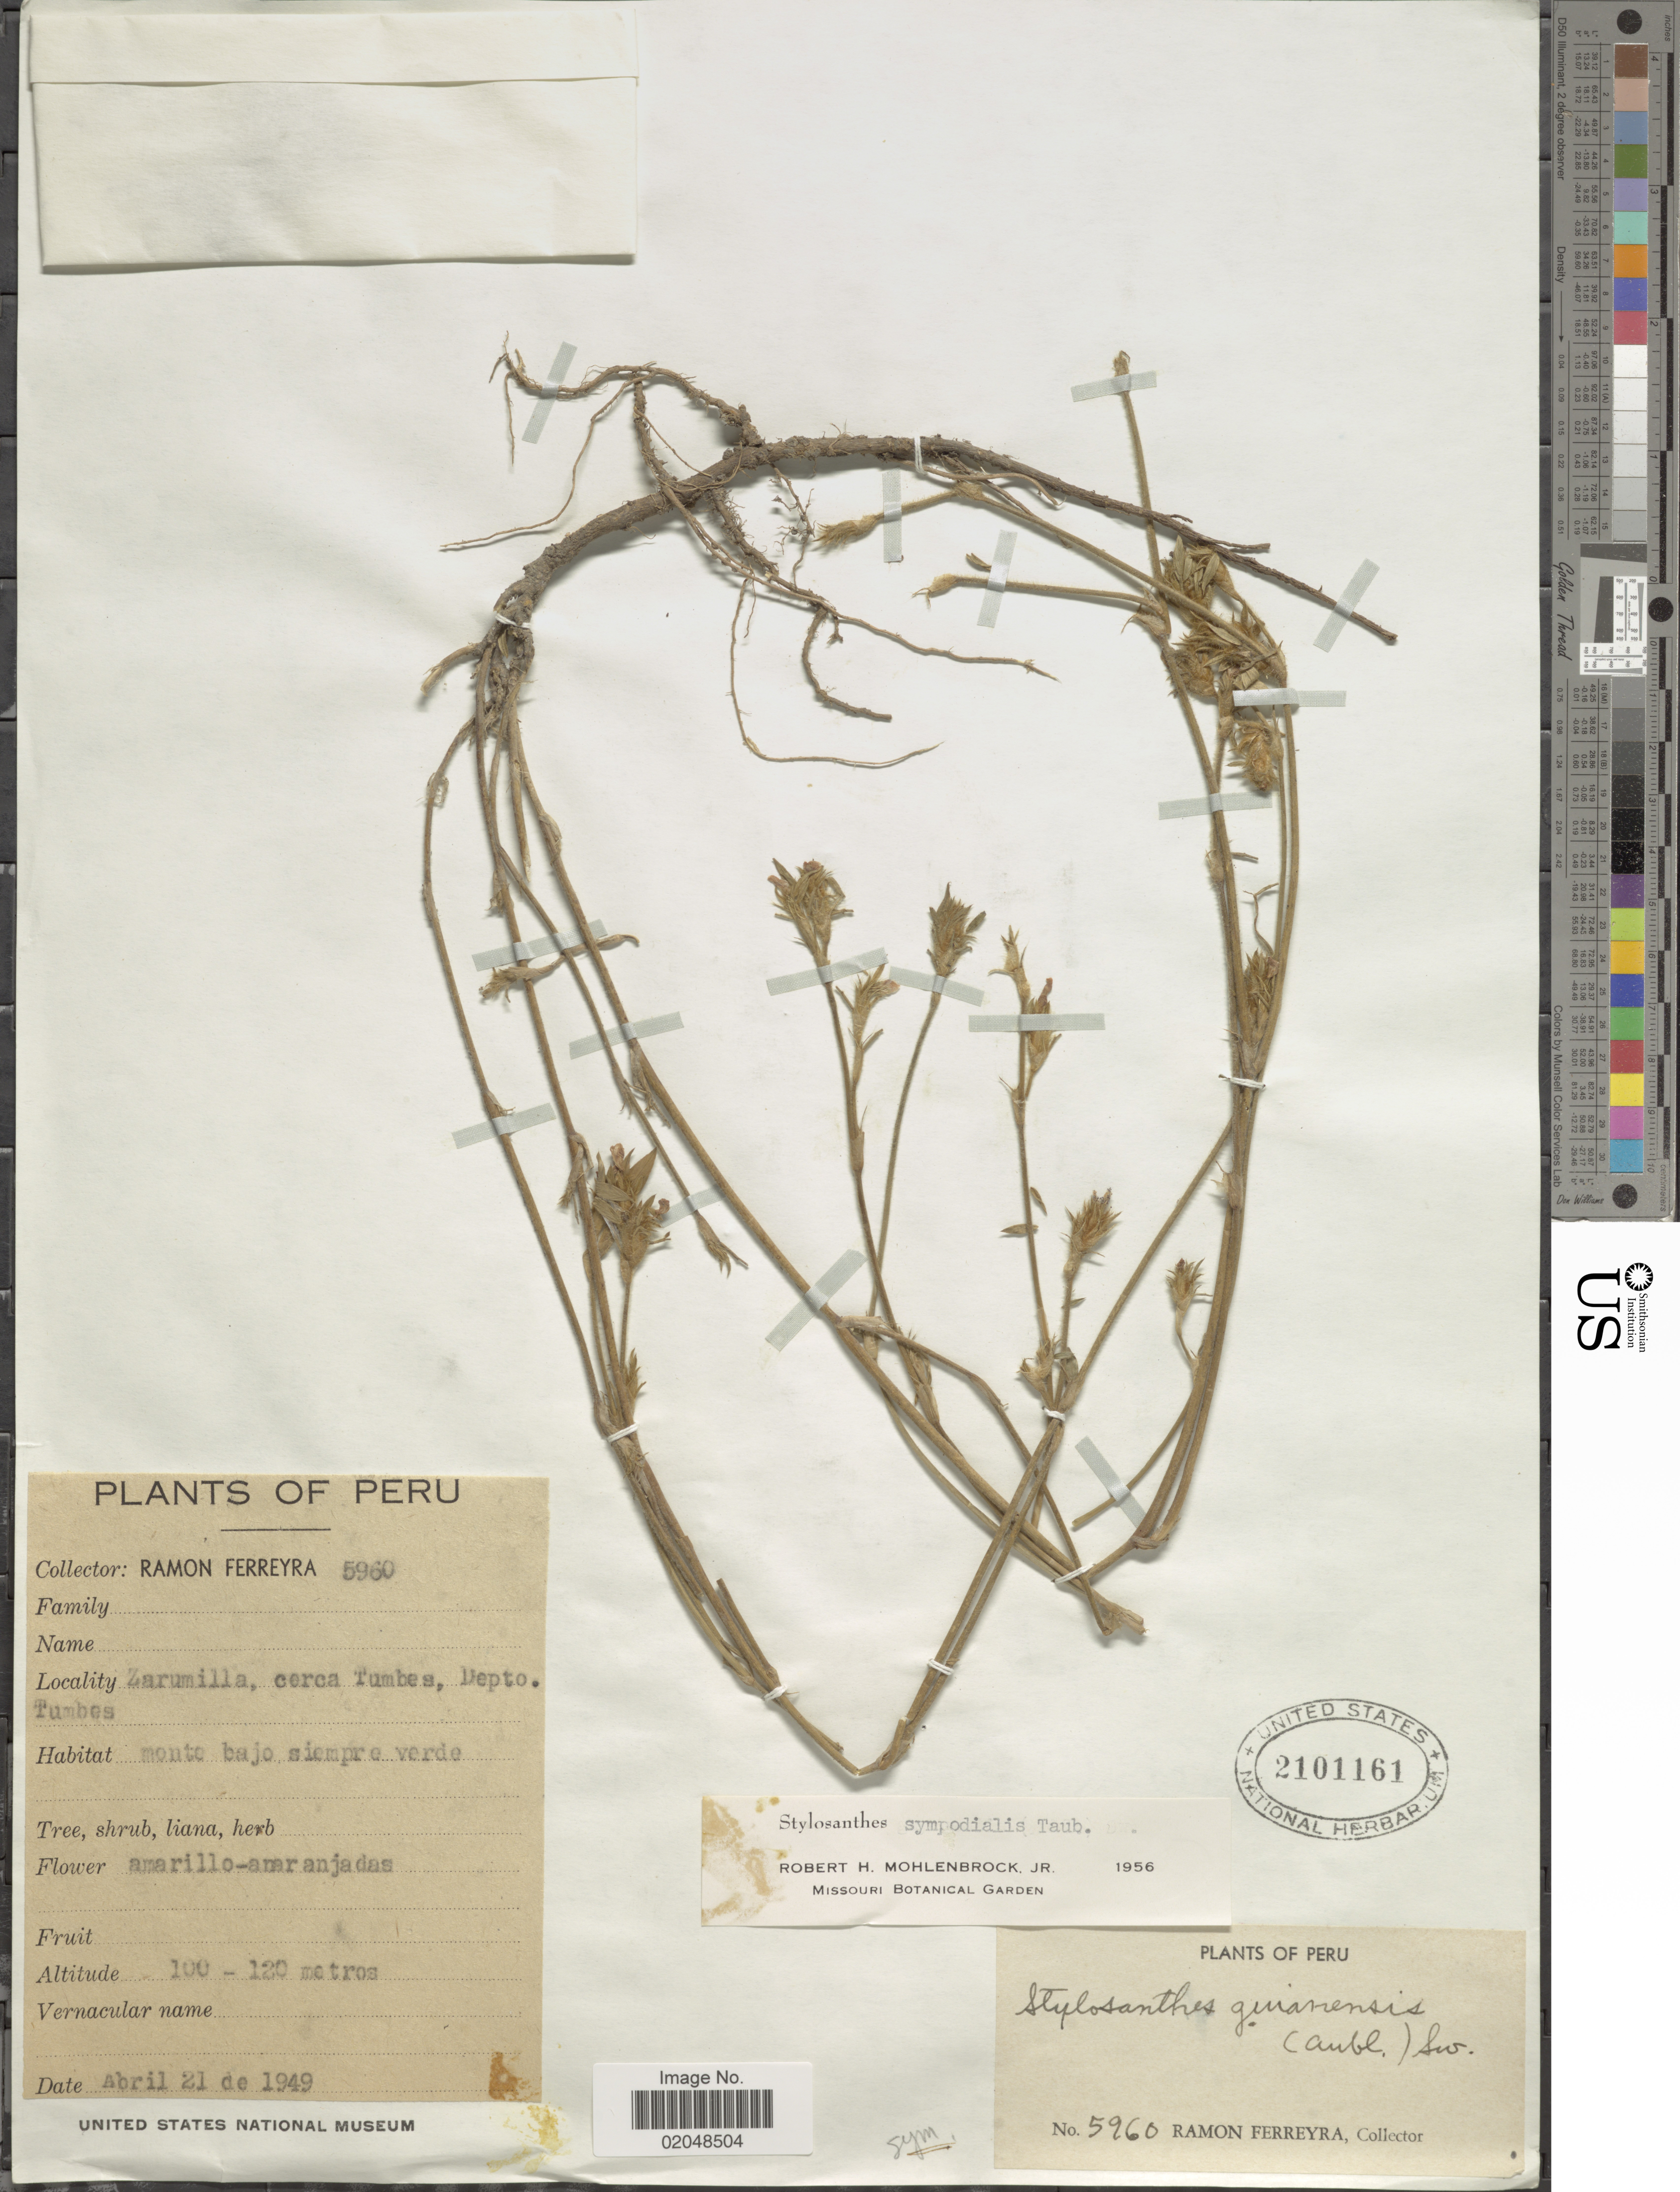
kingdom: Plantae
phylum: Tracheophyta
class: Magnoliopsida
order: Fabales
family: Fabaceae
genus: Stylosanthes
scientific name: Stylosanthes sympodialis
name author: Taub.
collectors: R. A. Ferreyra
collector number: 5960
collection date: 1949-04-21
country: Peru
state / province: Tumbes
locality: Zarumilla, cerca Tumbes, monte bajo siempre verde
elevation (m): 100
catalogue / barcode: US 2101161